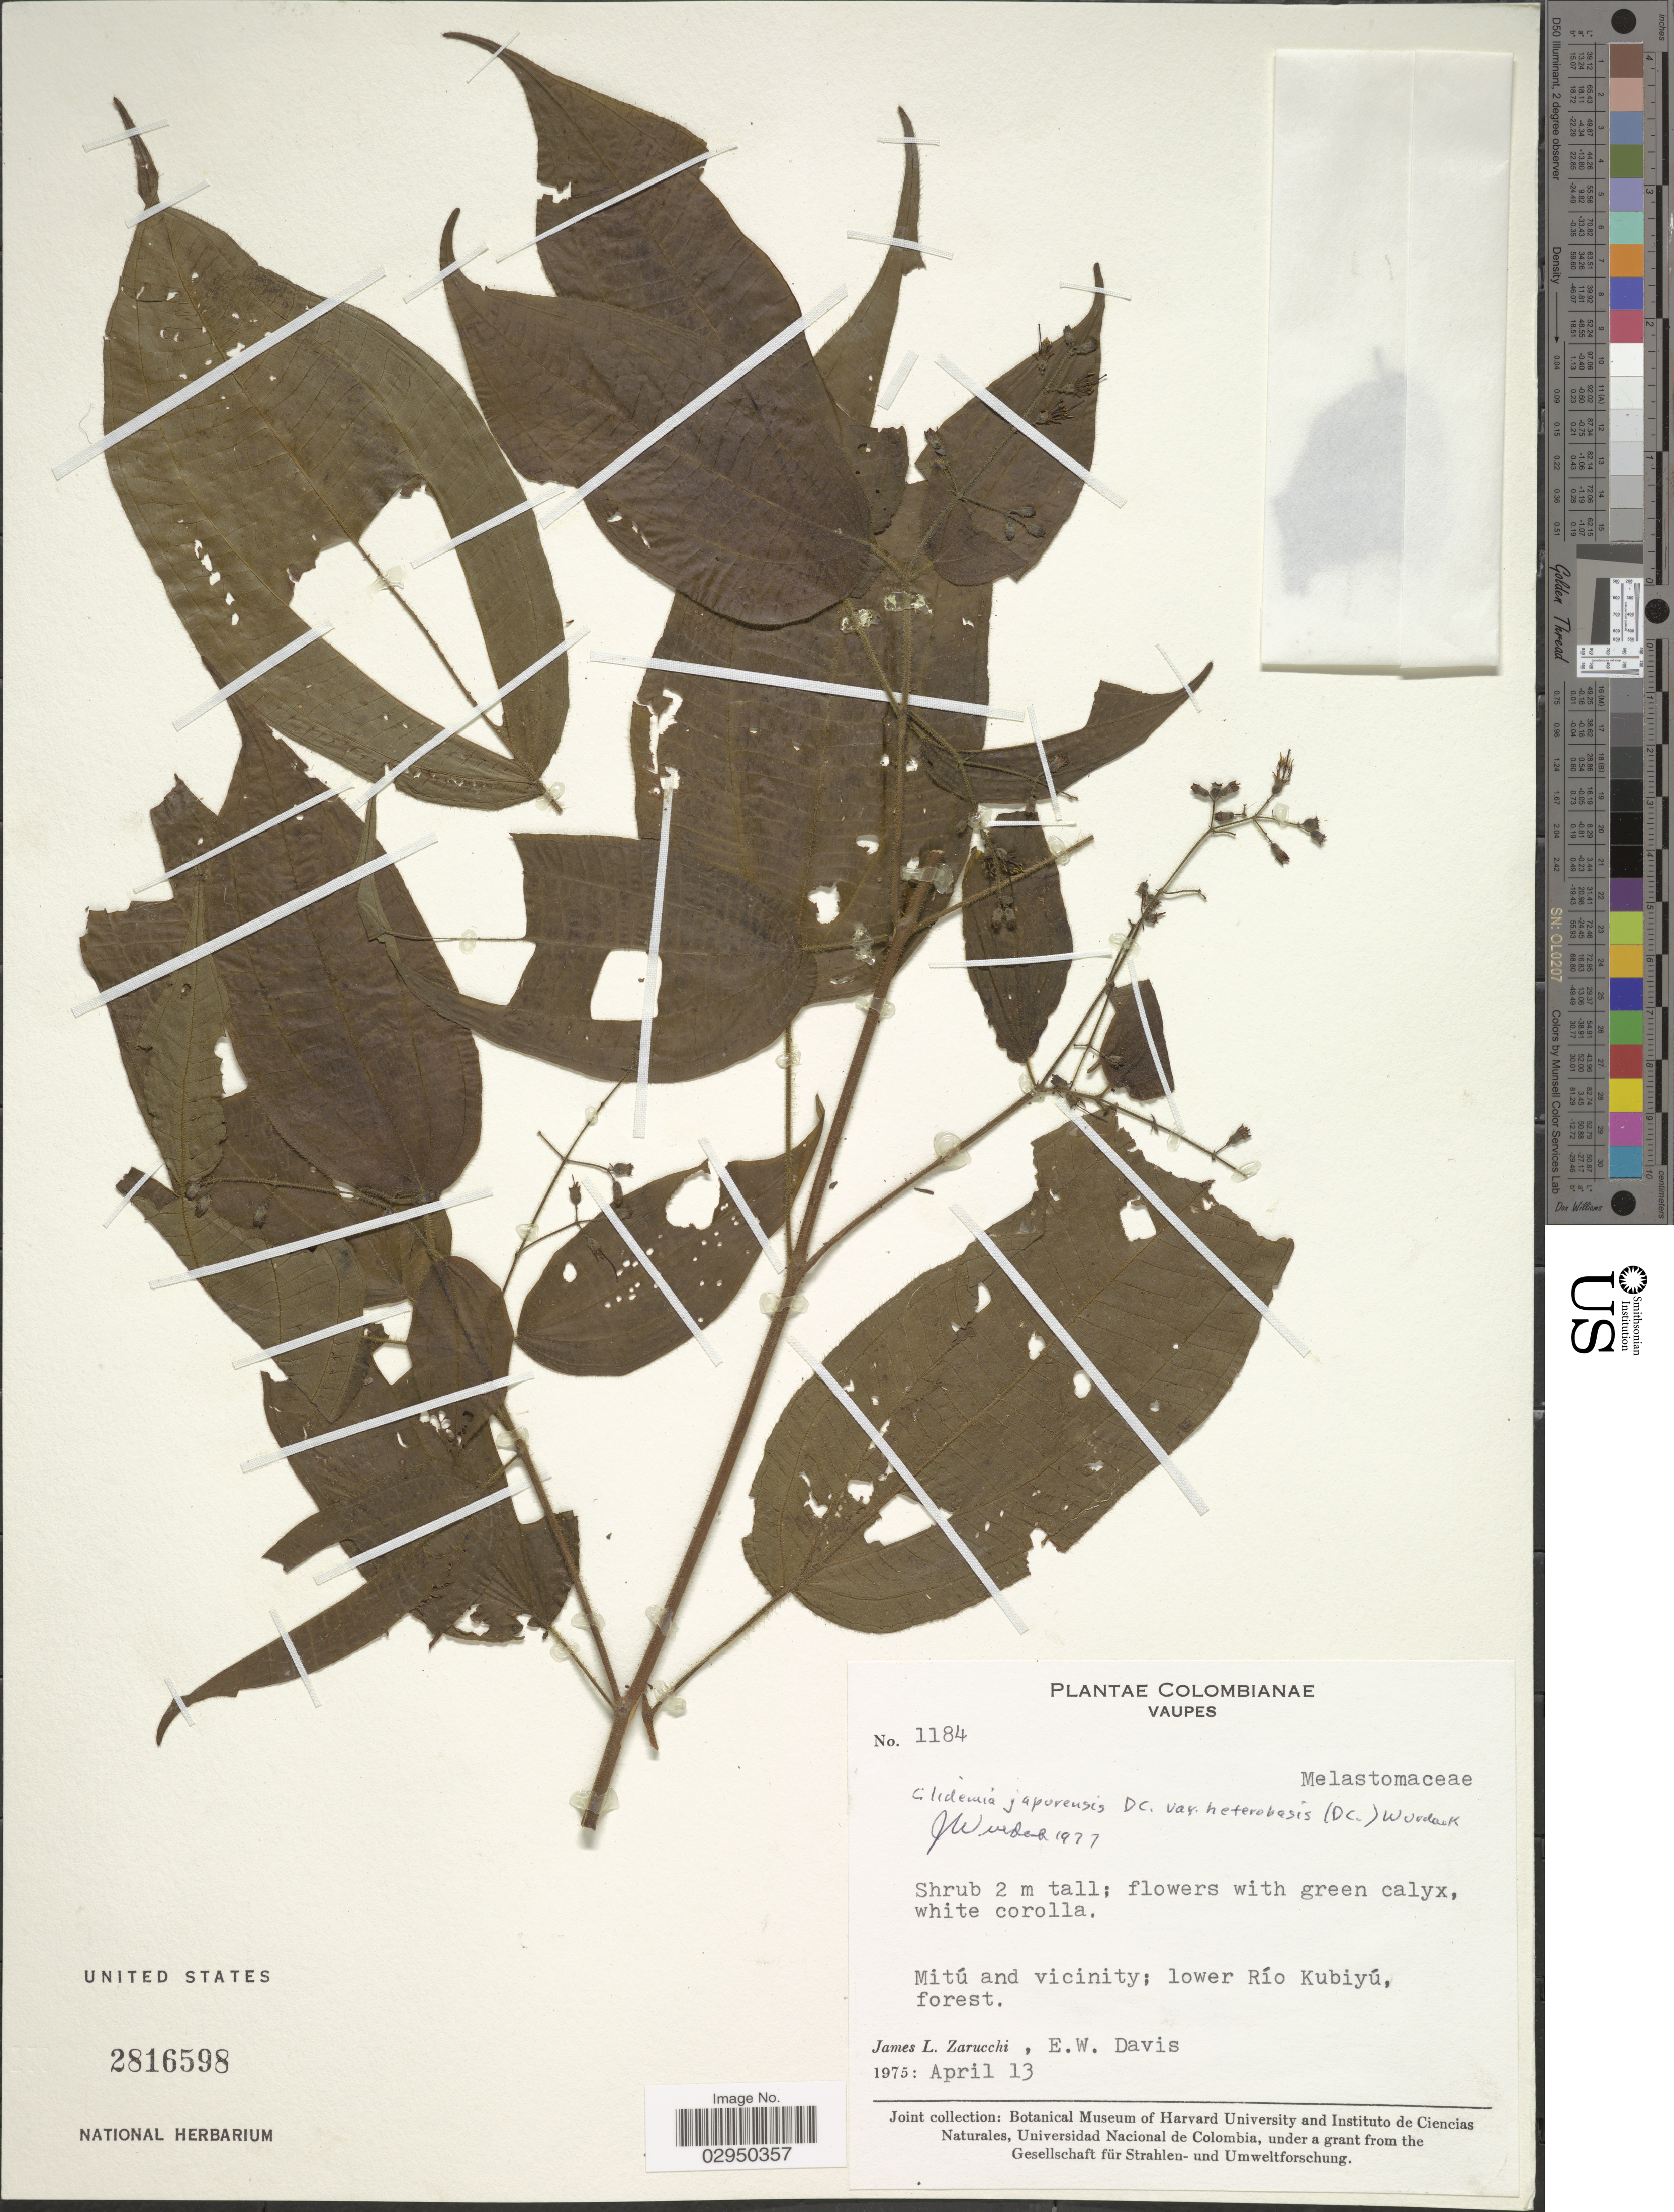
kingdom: Plantae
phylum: Tracheophyta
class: Magnoliopsida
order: Myrtales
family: Melastomataceae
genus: Clidemia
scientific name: Clidemia japurensis var. heterobasis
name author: (DC.) Wurdack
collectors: J. L. Zarucchi & E. W. Davis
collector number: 1184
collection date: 1975-04-13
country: Colombia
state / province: Vaupés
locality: Mitú and vicinity; lower Río Kubiyú, forest.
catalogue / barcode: US 2816598